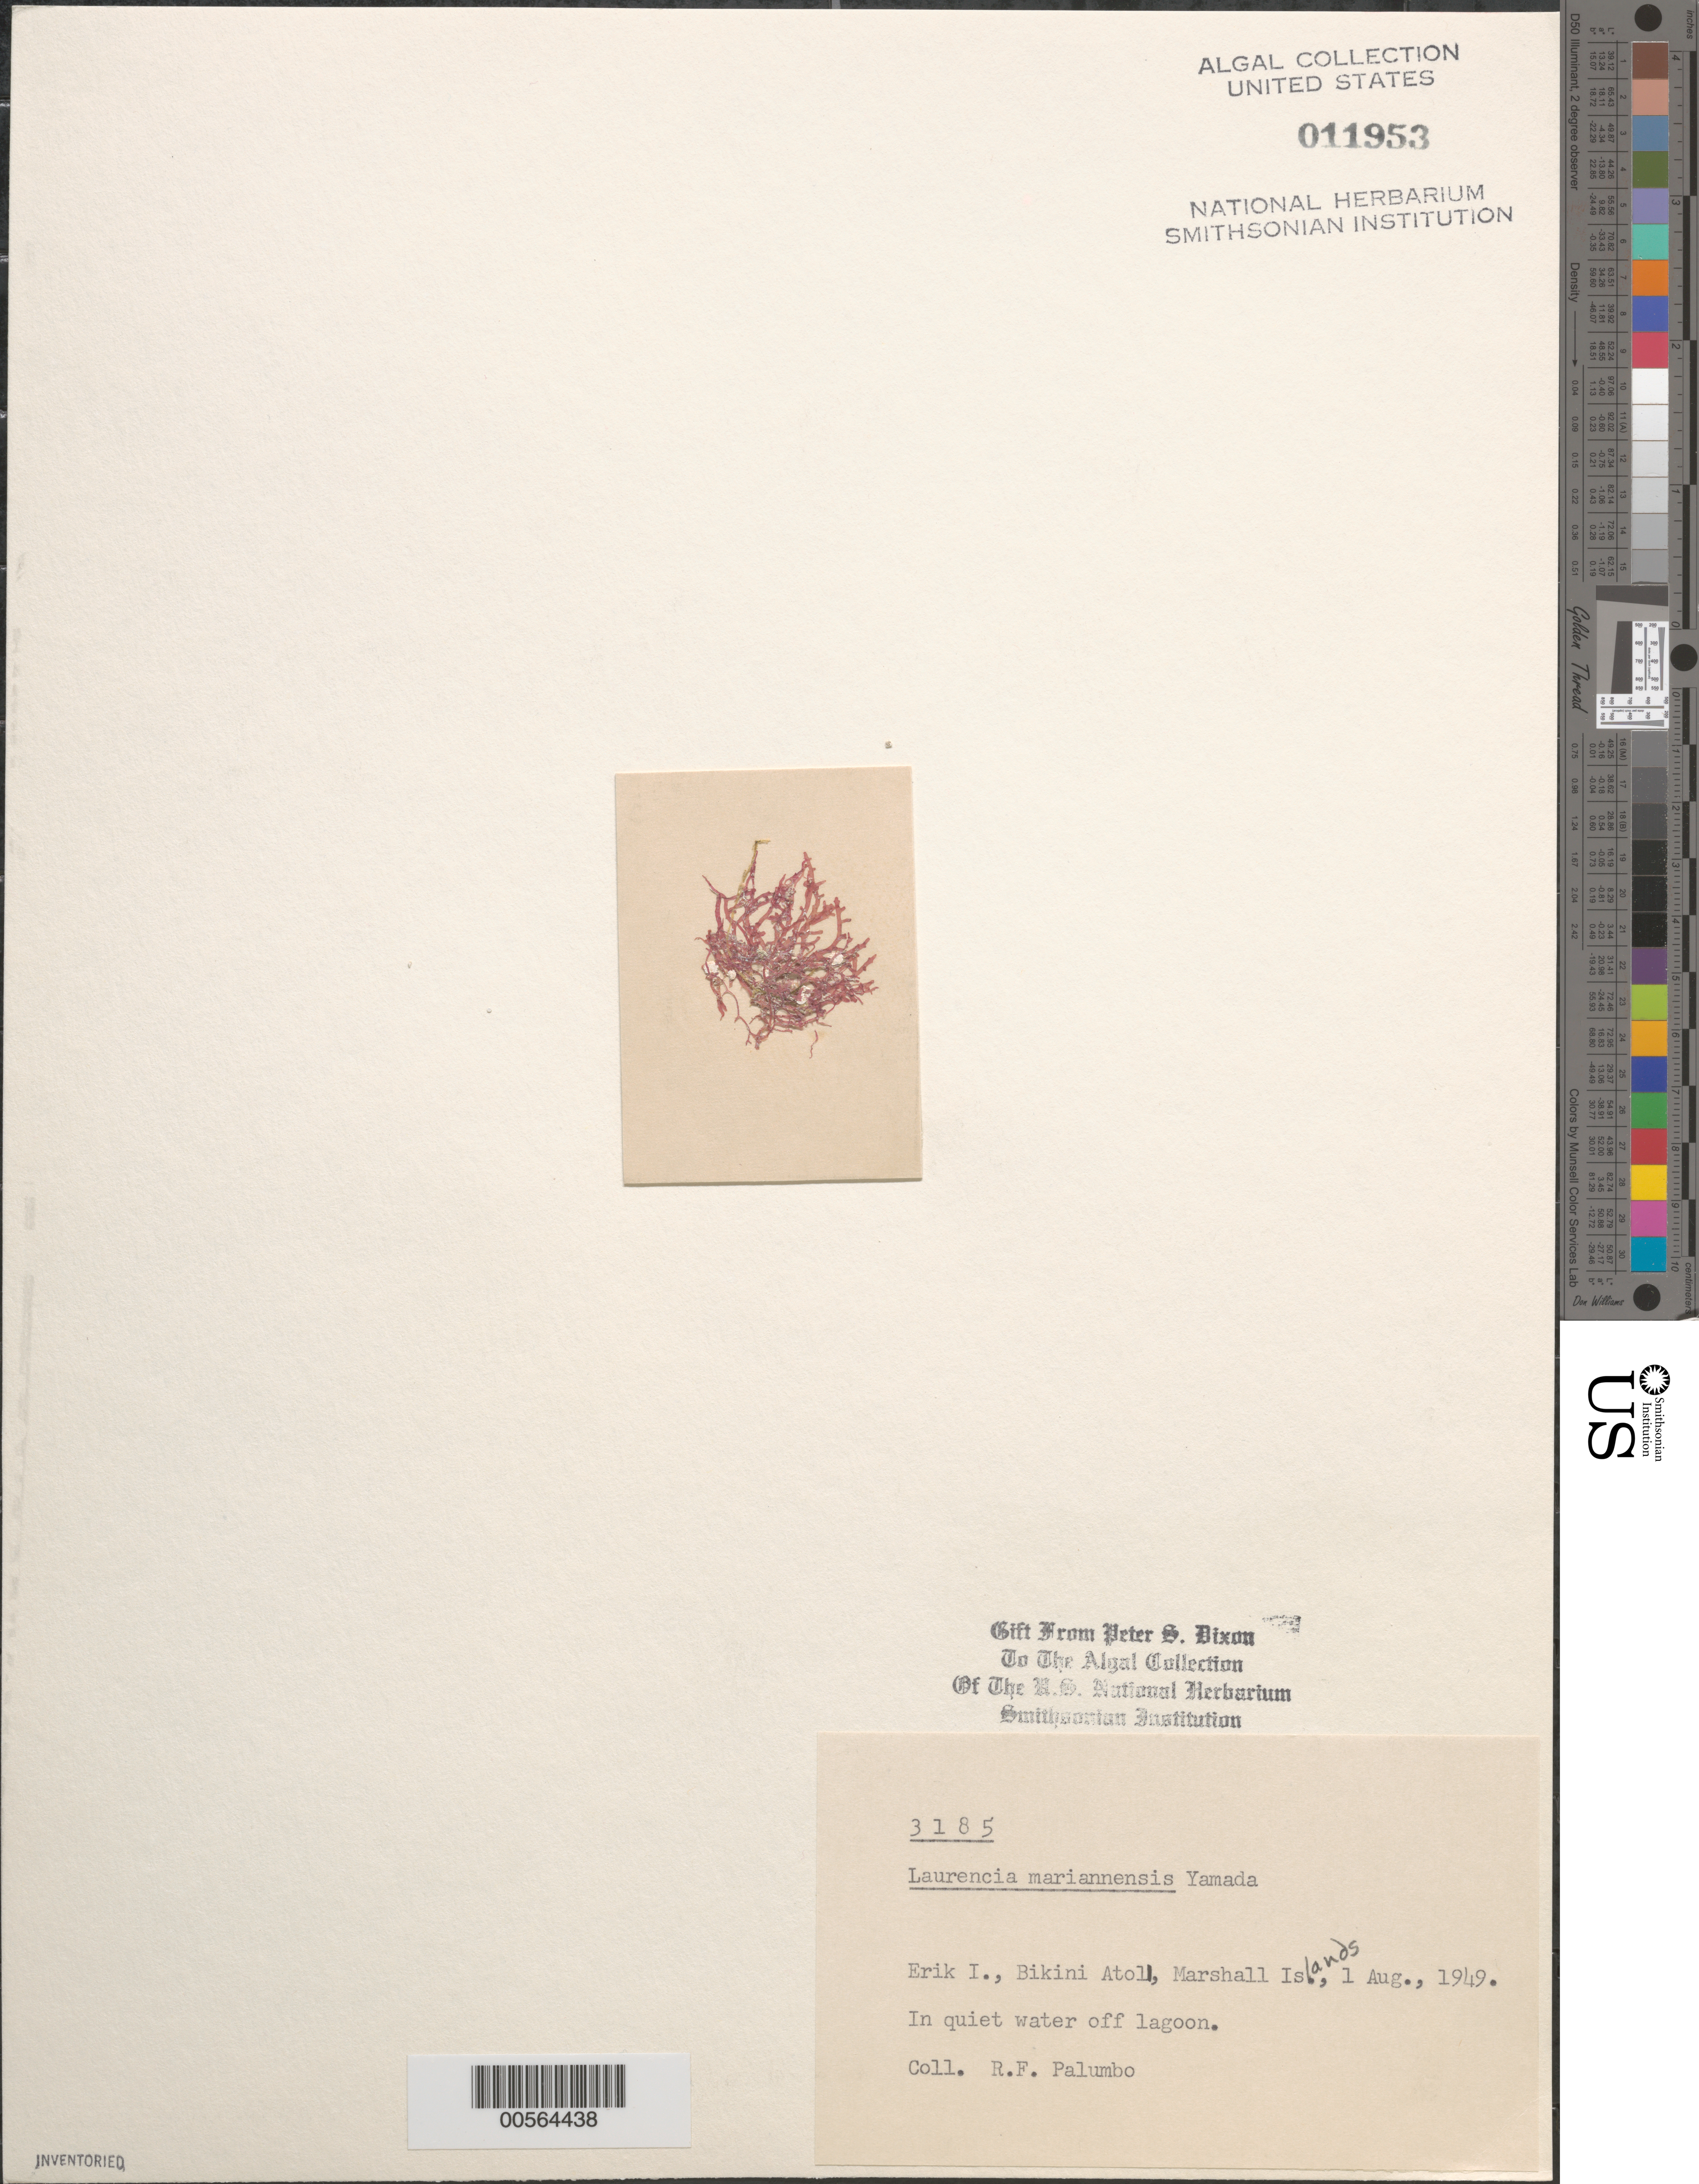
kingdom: Plantae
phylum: Rhodophyta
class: Florideophyceae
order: Ceramiales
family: Rhodomelaceae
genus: Laurencia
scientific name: Laurencia mariannensis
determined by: Dixon, P. S.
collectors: R. Palumbo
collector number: PSD 3185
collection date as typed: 01 Aug 1949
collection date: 1949-08-01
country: Marshall Islands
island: Bikini Atoll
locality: Eric Islet (Erik Islet)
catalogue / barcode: US 11953